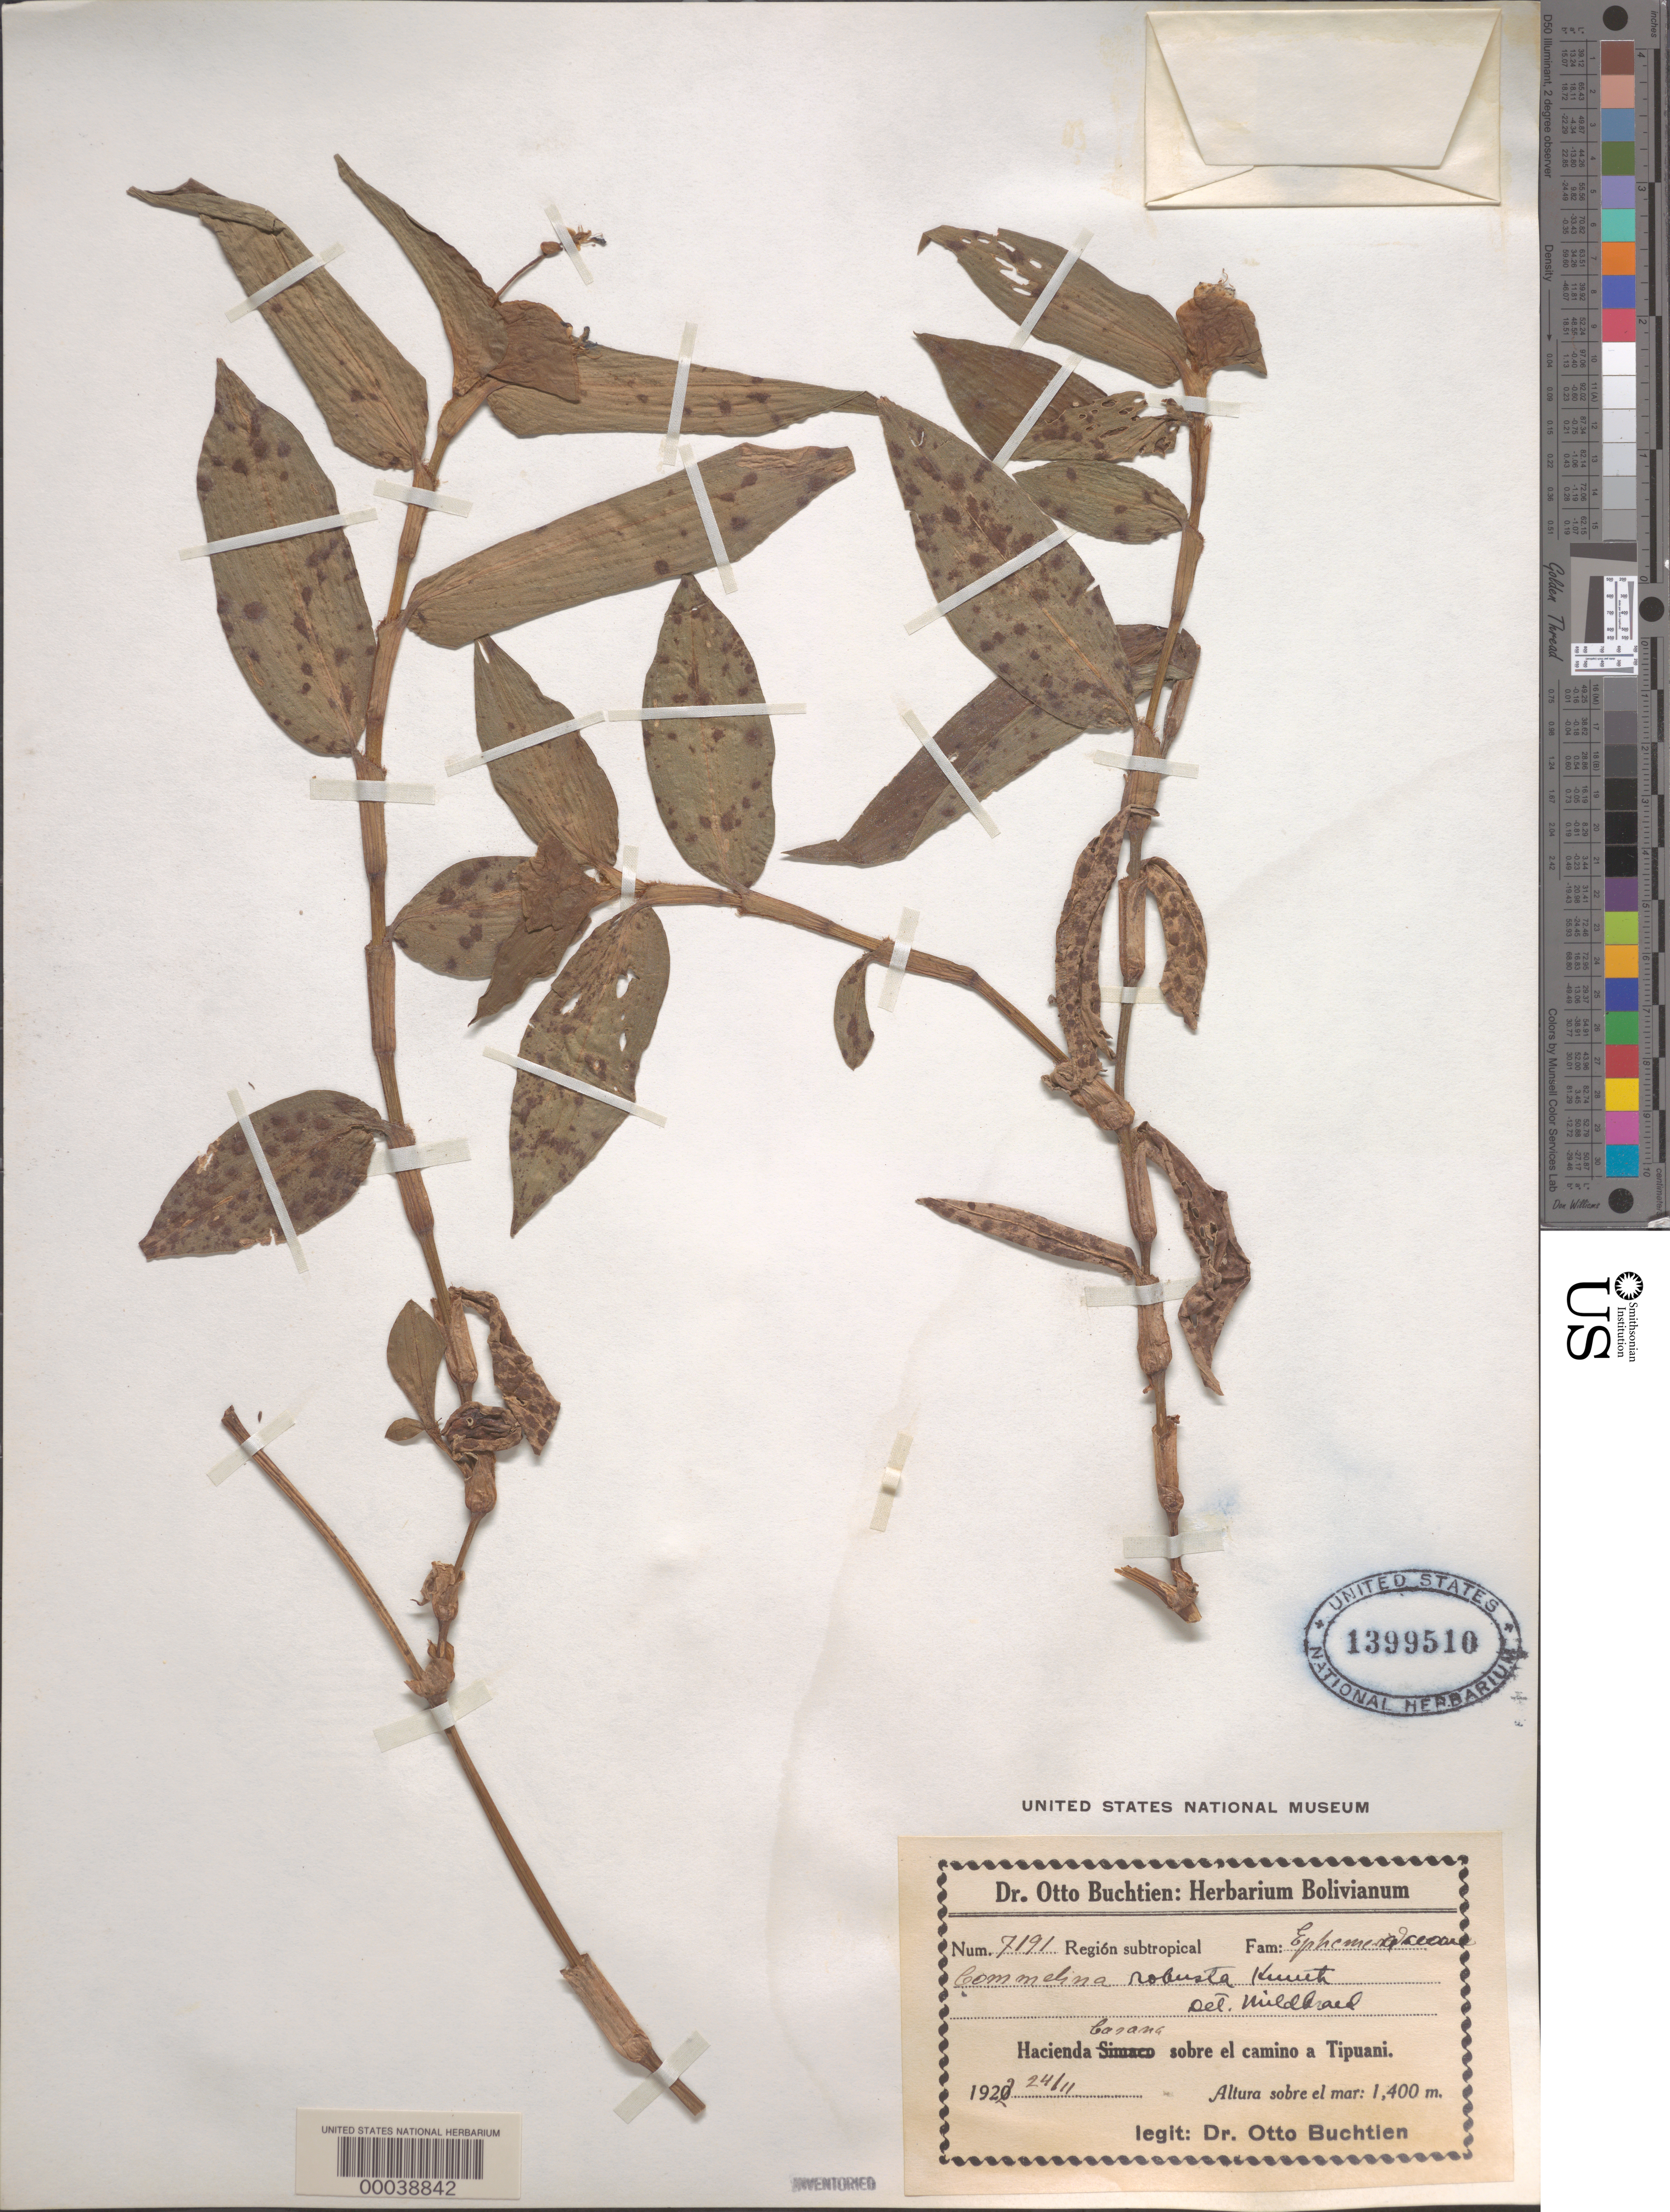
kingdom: Plantae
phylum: Tracheophyta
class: Liliopsida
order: Commelinales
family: Commelinaceae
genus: Commelina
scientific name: Commelina obliqua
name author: Vahl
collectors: O. Buchtien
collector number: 7191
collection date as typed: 24 Nov 1922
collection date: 1922-11-24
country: Bolivia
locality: Hacienda Canana sobre El Camino a Tipuani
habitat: Roadside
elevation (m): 1400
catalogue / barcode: US 1399510